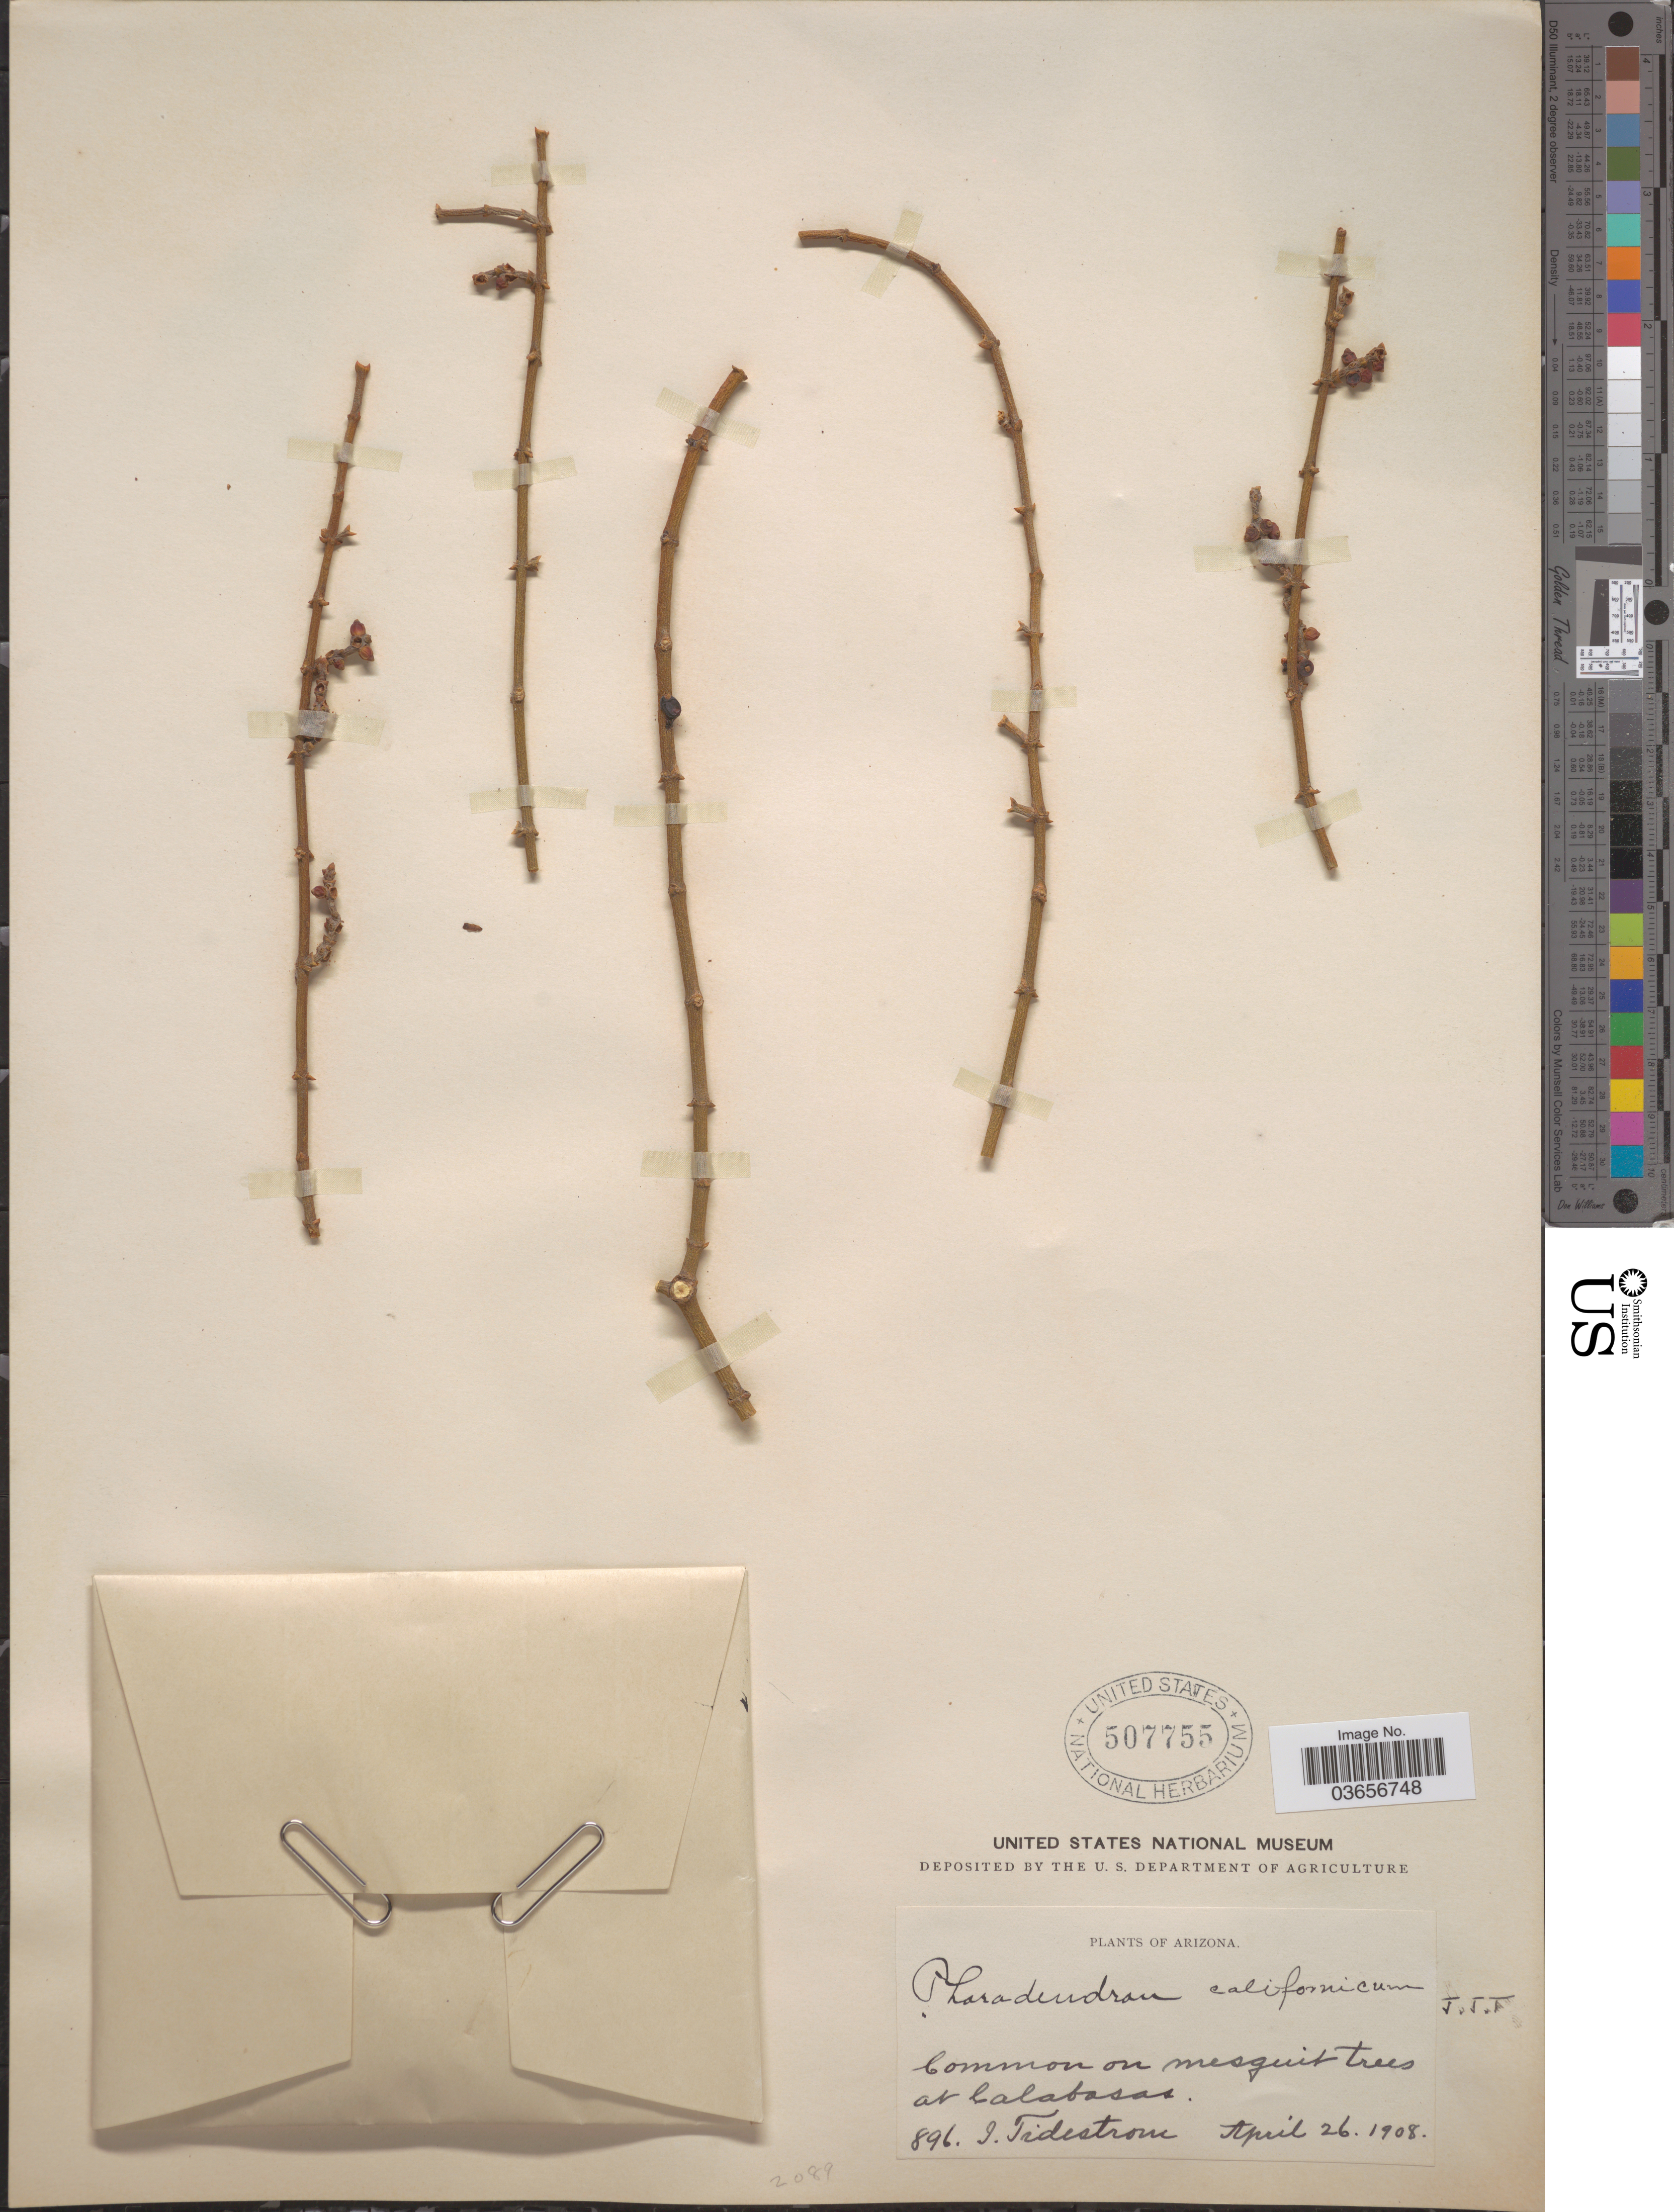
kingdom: Plantae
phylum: Tracheophyta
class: Magnoliopsida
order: Santalales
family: Viscaceae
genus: Phoradendron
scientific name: Phoradendron californicum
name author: Nutt.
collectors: I. F. Tidestrom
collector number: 896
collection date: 1908-04-26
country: United States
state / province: Arizona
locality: On mesquit at Calabasas.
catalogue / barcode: US 507755